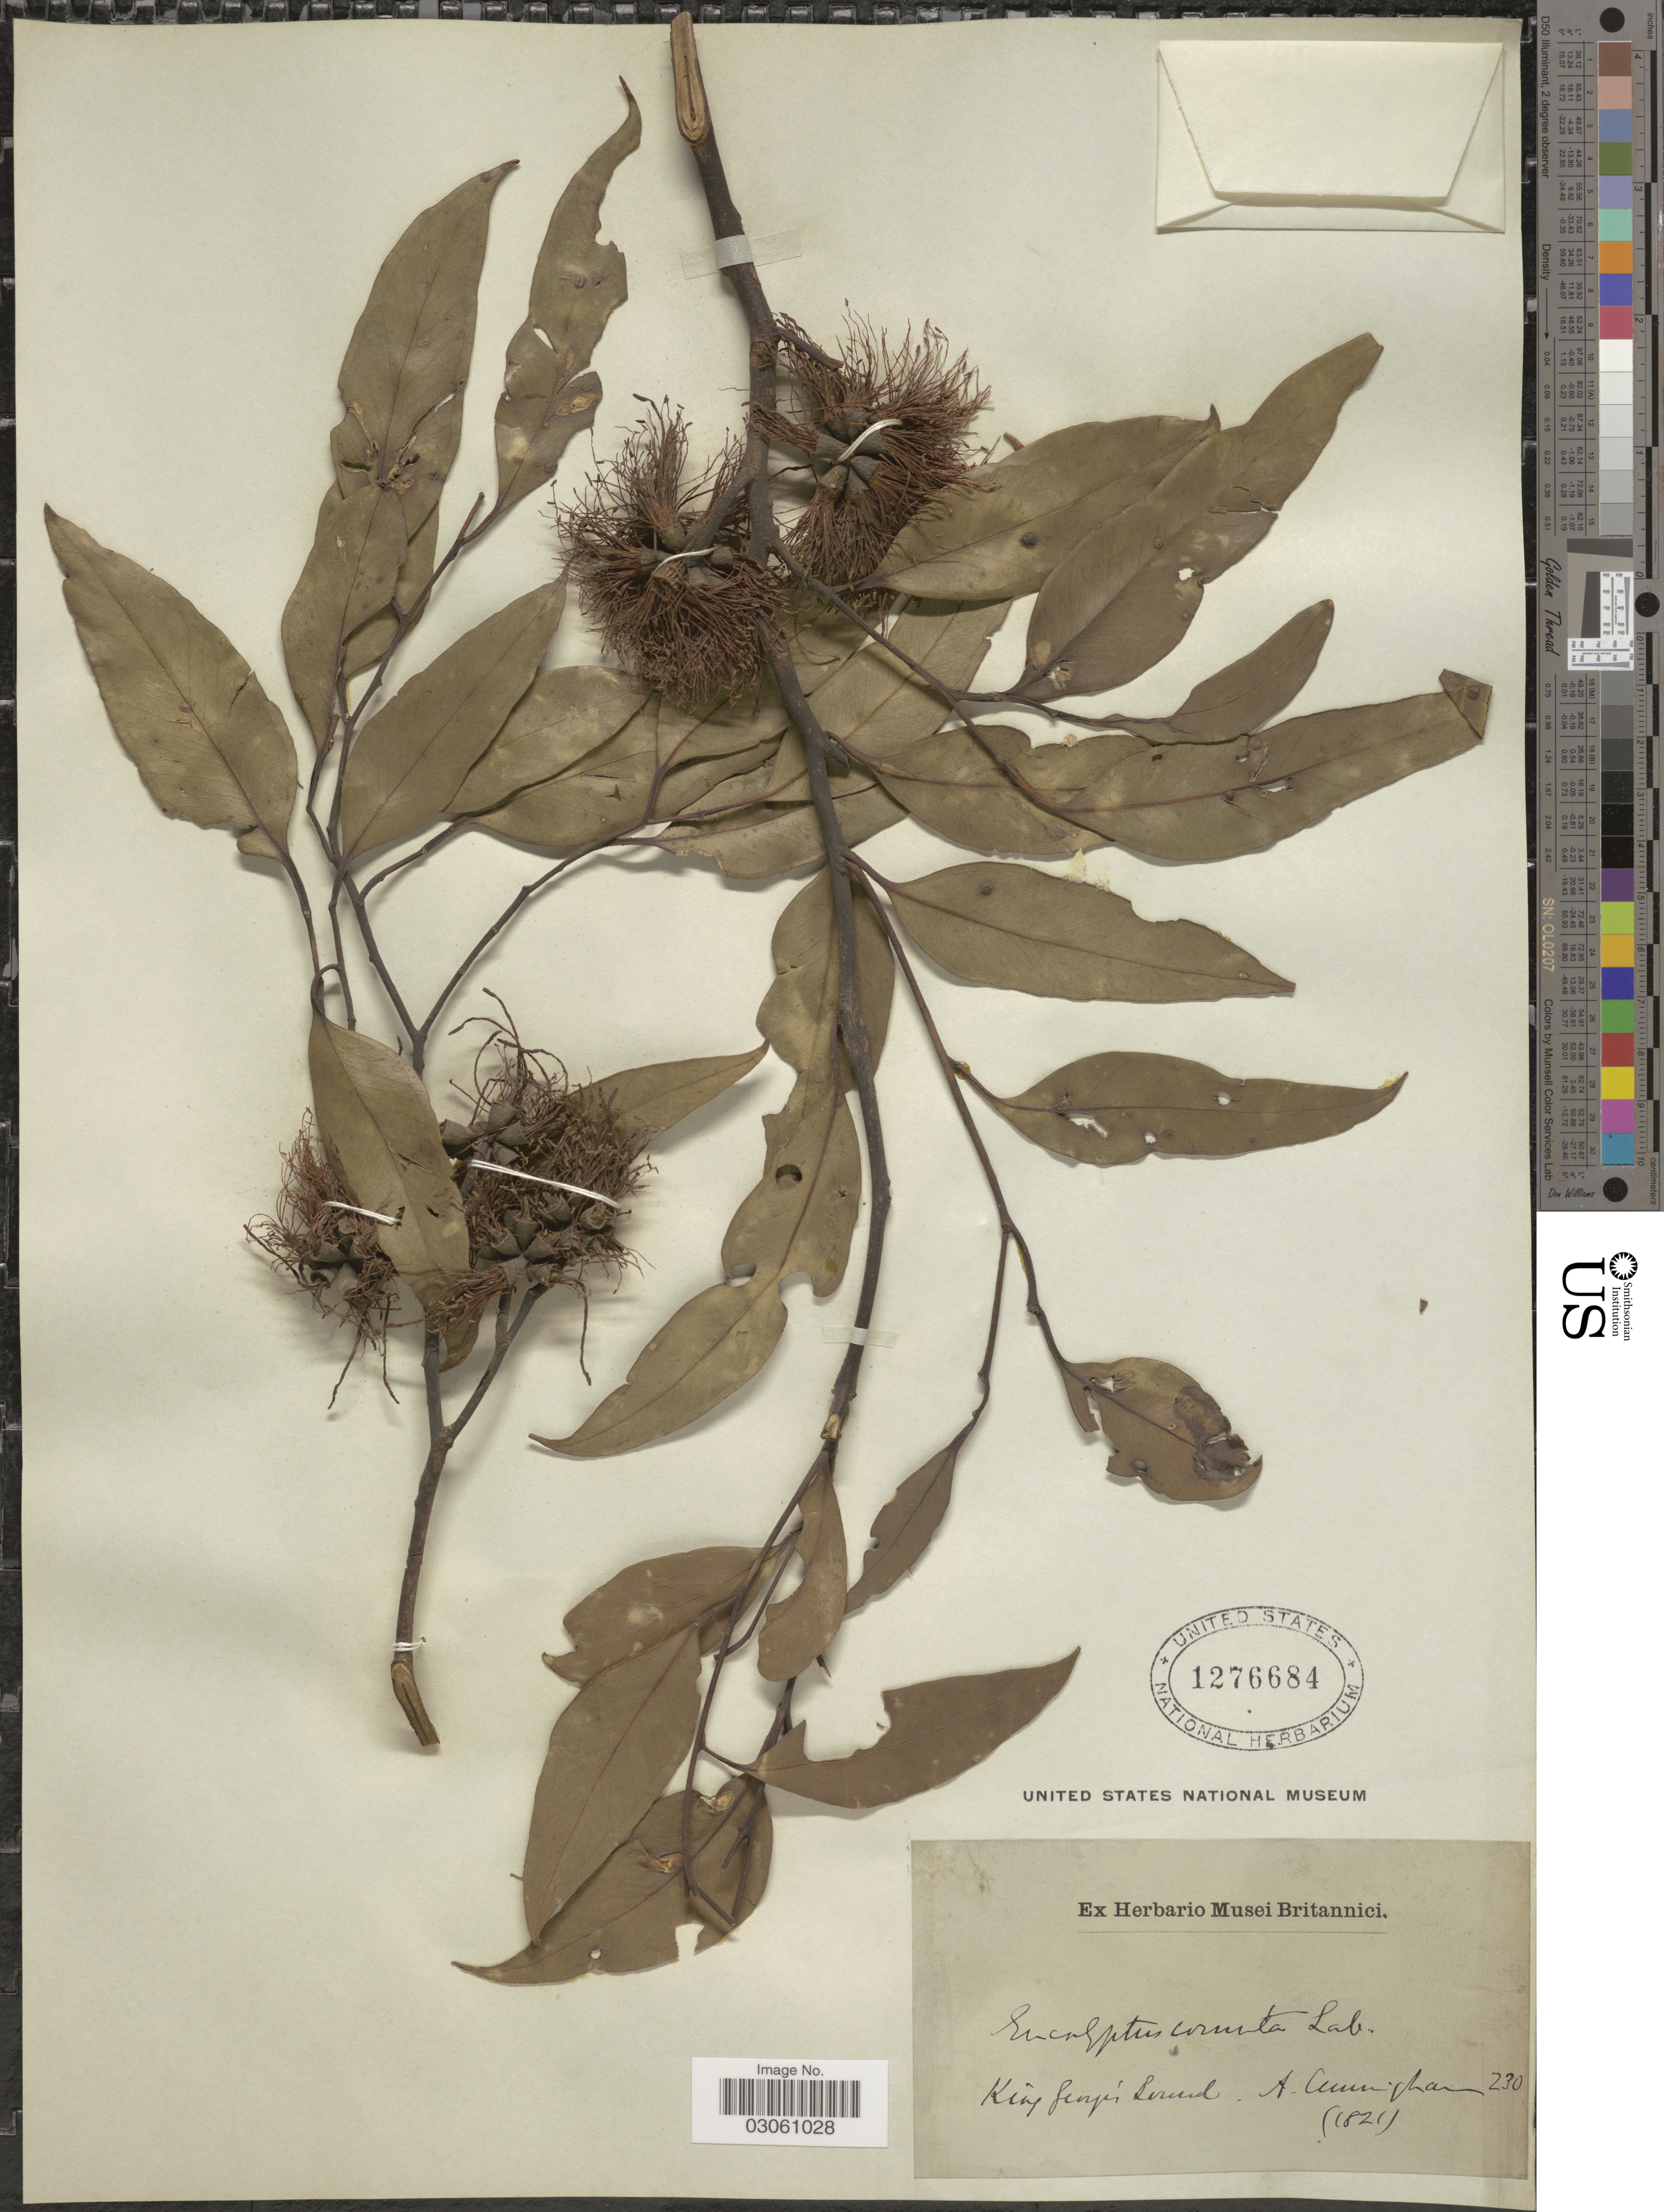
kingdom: Plantae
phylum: Tracheophyta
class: Magnoliopsida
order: Myrtales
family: Myrtaceae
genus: Eucalyptus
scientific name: Eucalyptus cornuta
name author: Labill.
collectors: A. Cunningham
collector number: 230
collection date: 1821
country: Australia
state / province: Tasmania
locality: King George's Island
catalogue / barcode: US 1276684